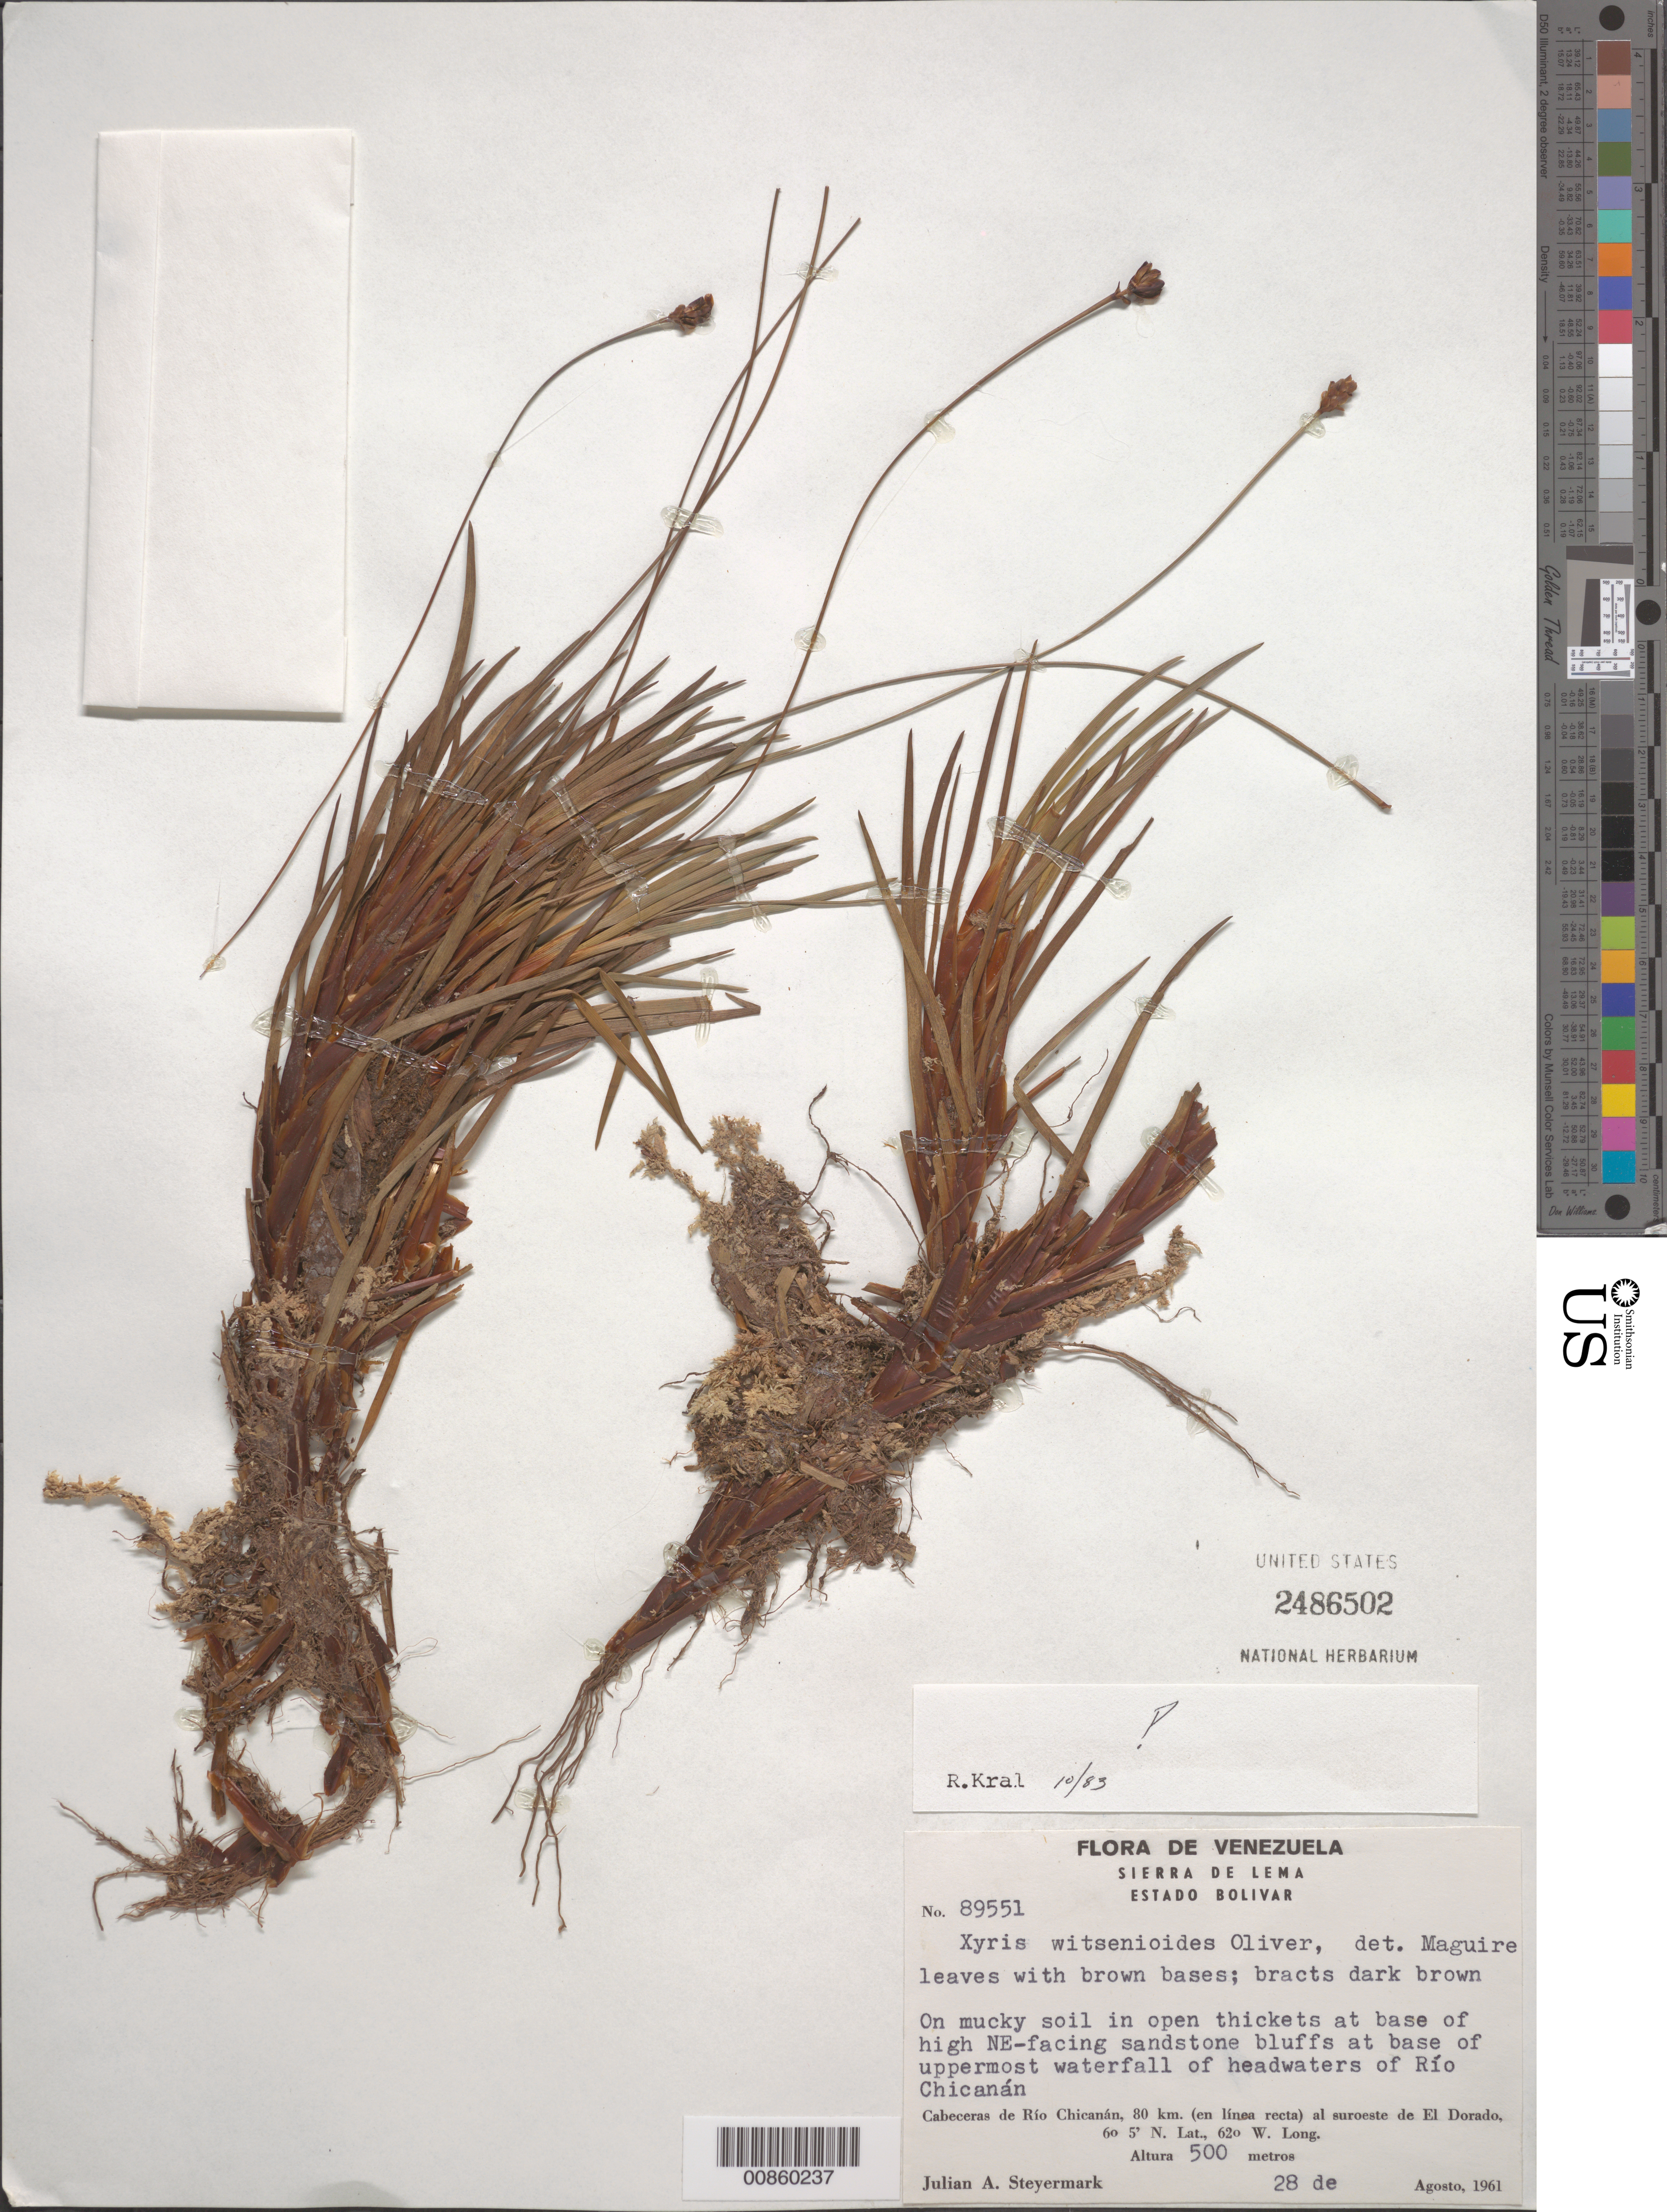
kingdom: Plantae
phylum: Tracheophyta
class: Liliopsida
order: Poales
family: Xyridaceae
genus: Xyris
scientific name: Xyris witsenioides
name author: Oliv. ex Thurn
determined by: Maguire, Bassett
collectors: J. Steyermark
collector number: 89551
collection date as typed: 28-Aug-61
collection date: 1961-08-28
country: Venezuela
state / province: Bolívar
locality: Sierra de Lema, Cabeceras de Río Chicanán, 80 km in straight line to SW of El Dorado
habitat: On mucky soil in open thickets of high NE-facing sandstone bluffs at base of uppermost waterfalls of Rio Chicanan.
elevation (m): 500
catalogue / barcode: US 2486502